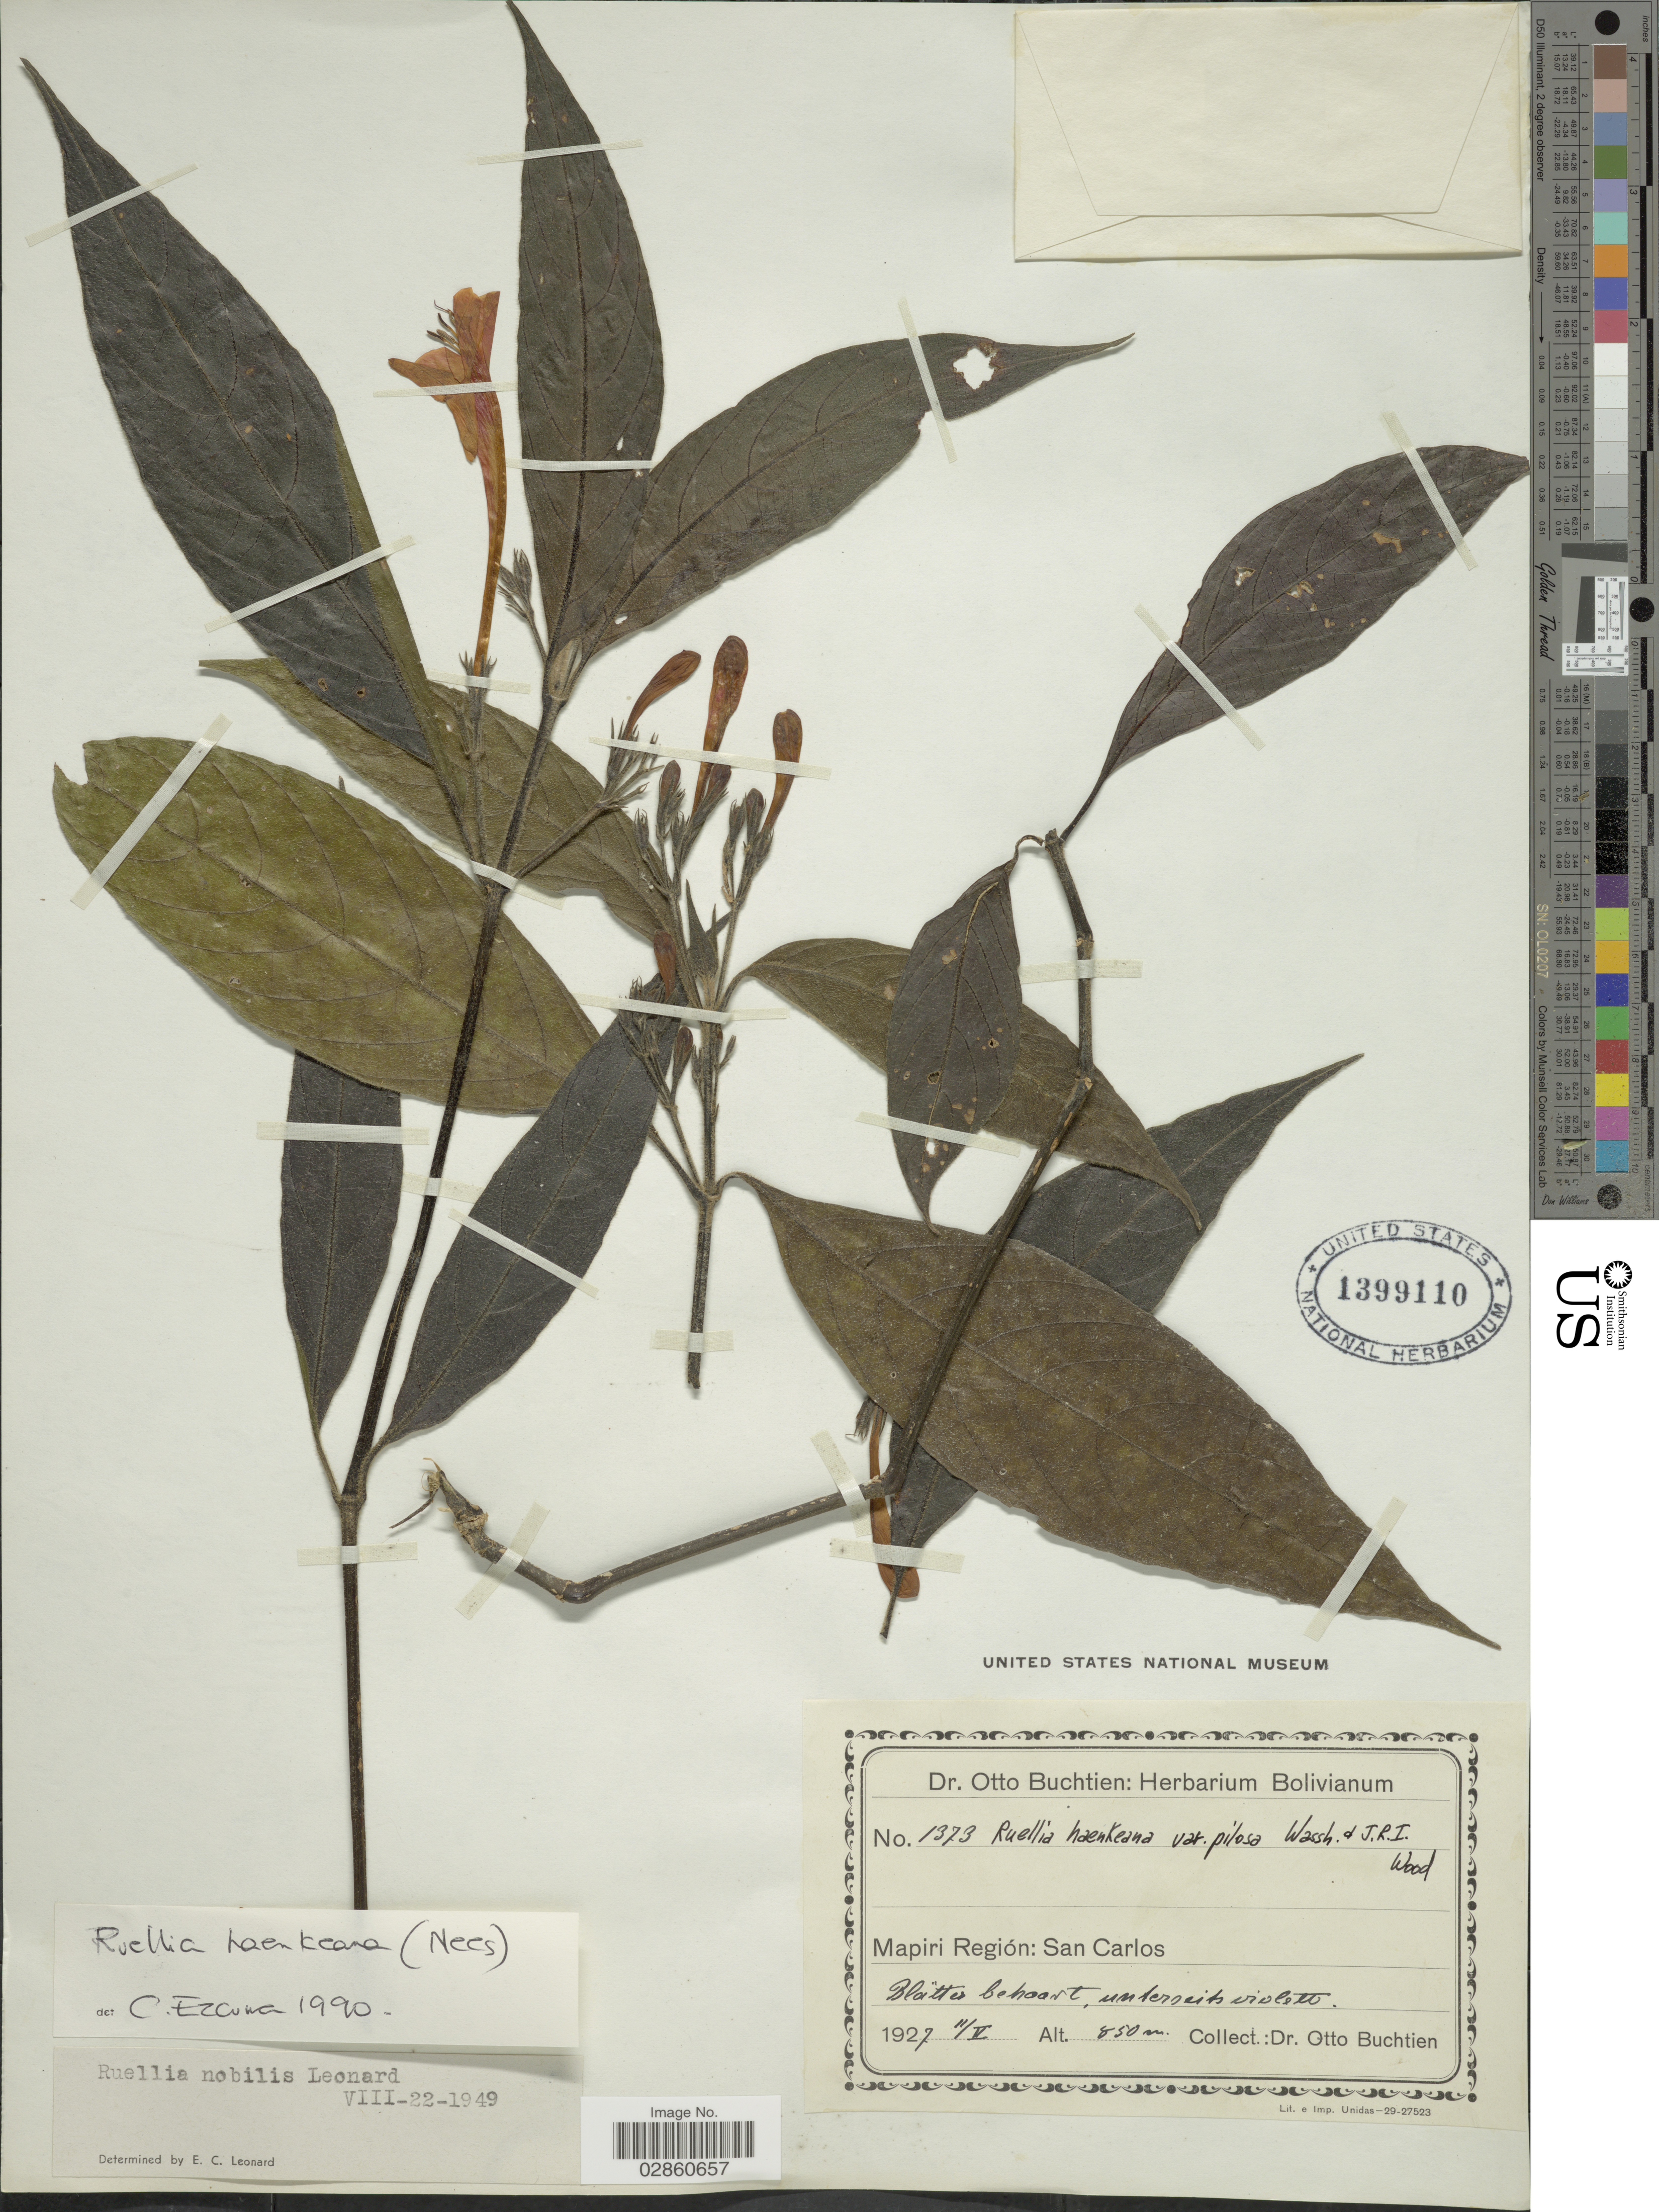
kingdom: Plantae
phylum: Tracheophyta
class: Magnoliopsida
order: Lamiales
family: Acanthaceae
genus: Ruellia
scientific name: Ruellia haenkeana var. pilosa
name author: Wassh. & J.R.I. Wood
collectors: O. Buchtien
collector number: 1373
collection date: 1927-05-11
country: Bolivia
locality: Mapiri Región: San Carlos.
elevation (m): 850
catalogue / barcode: US 1399110